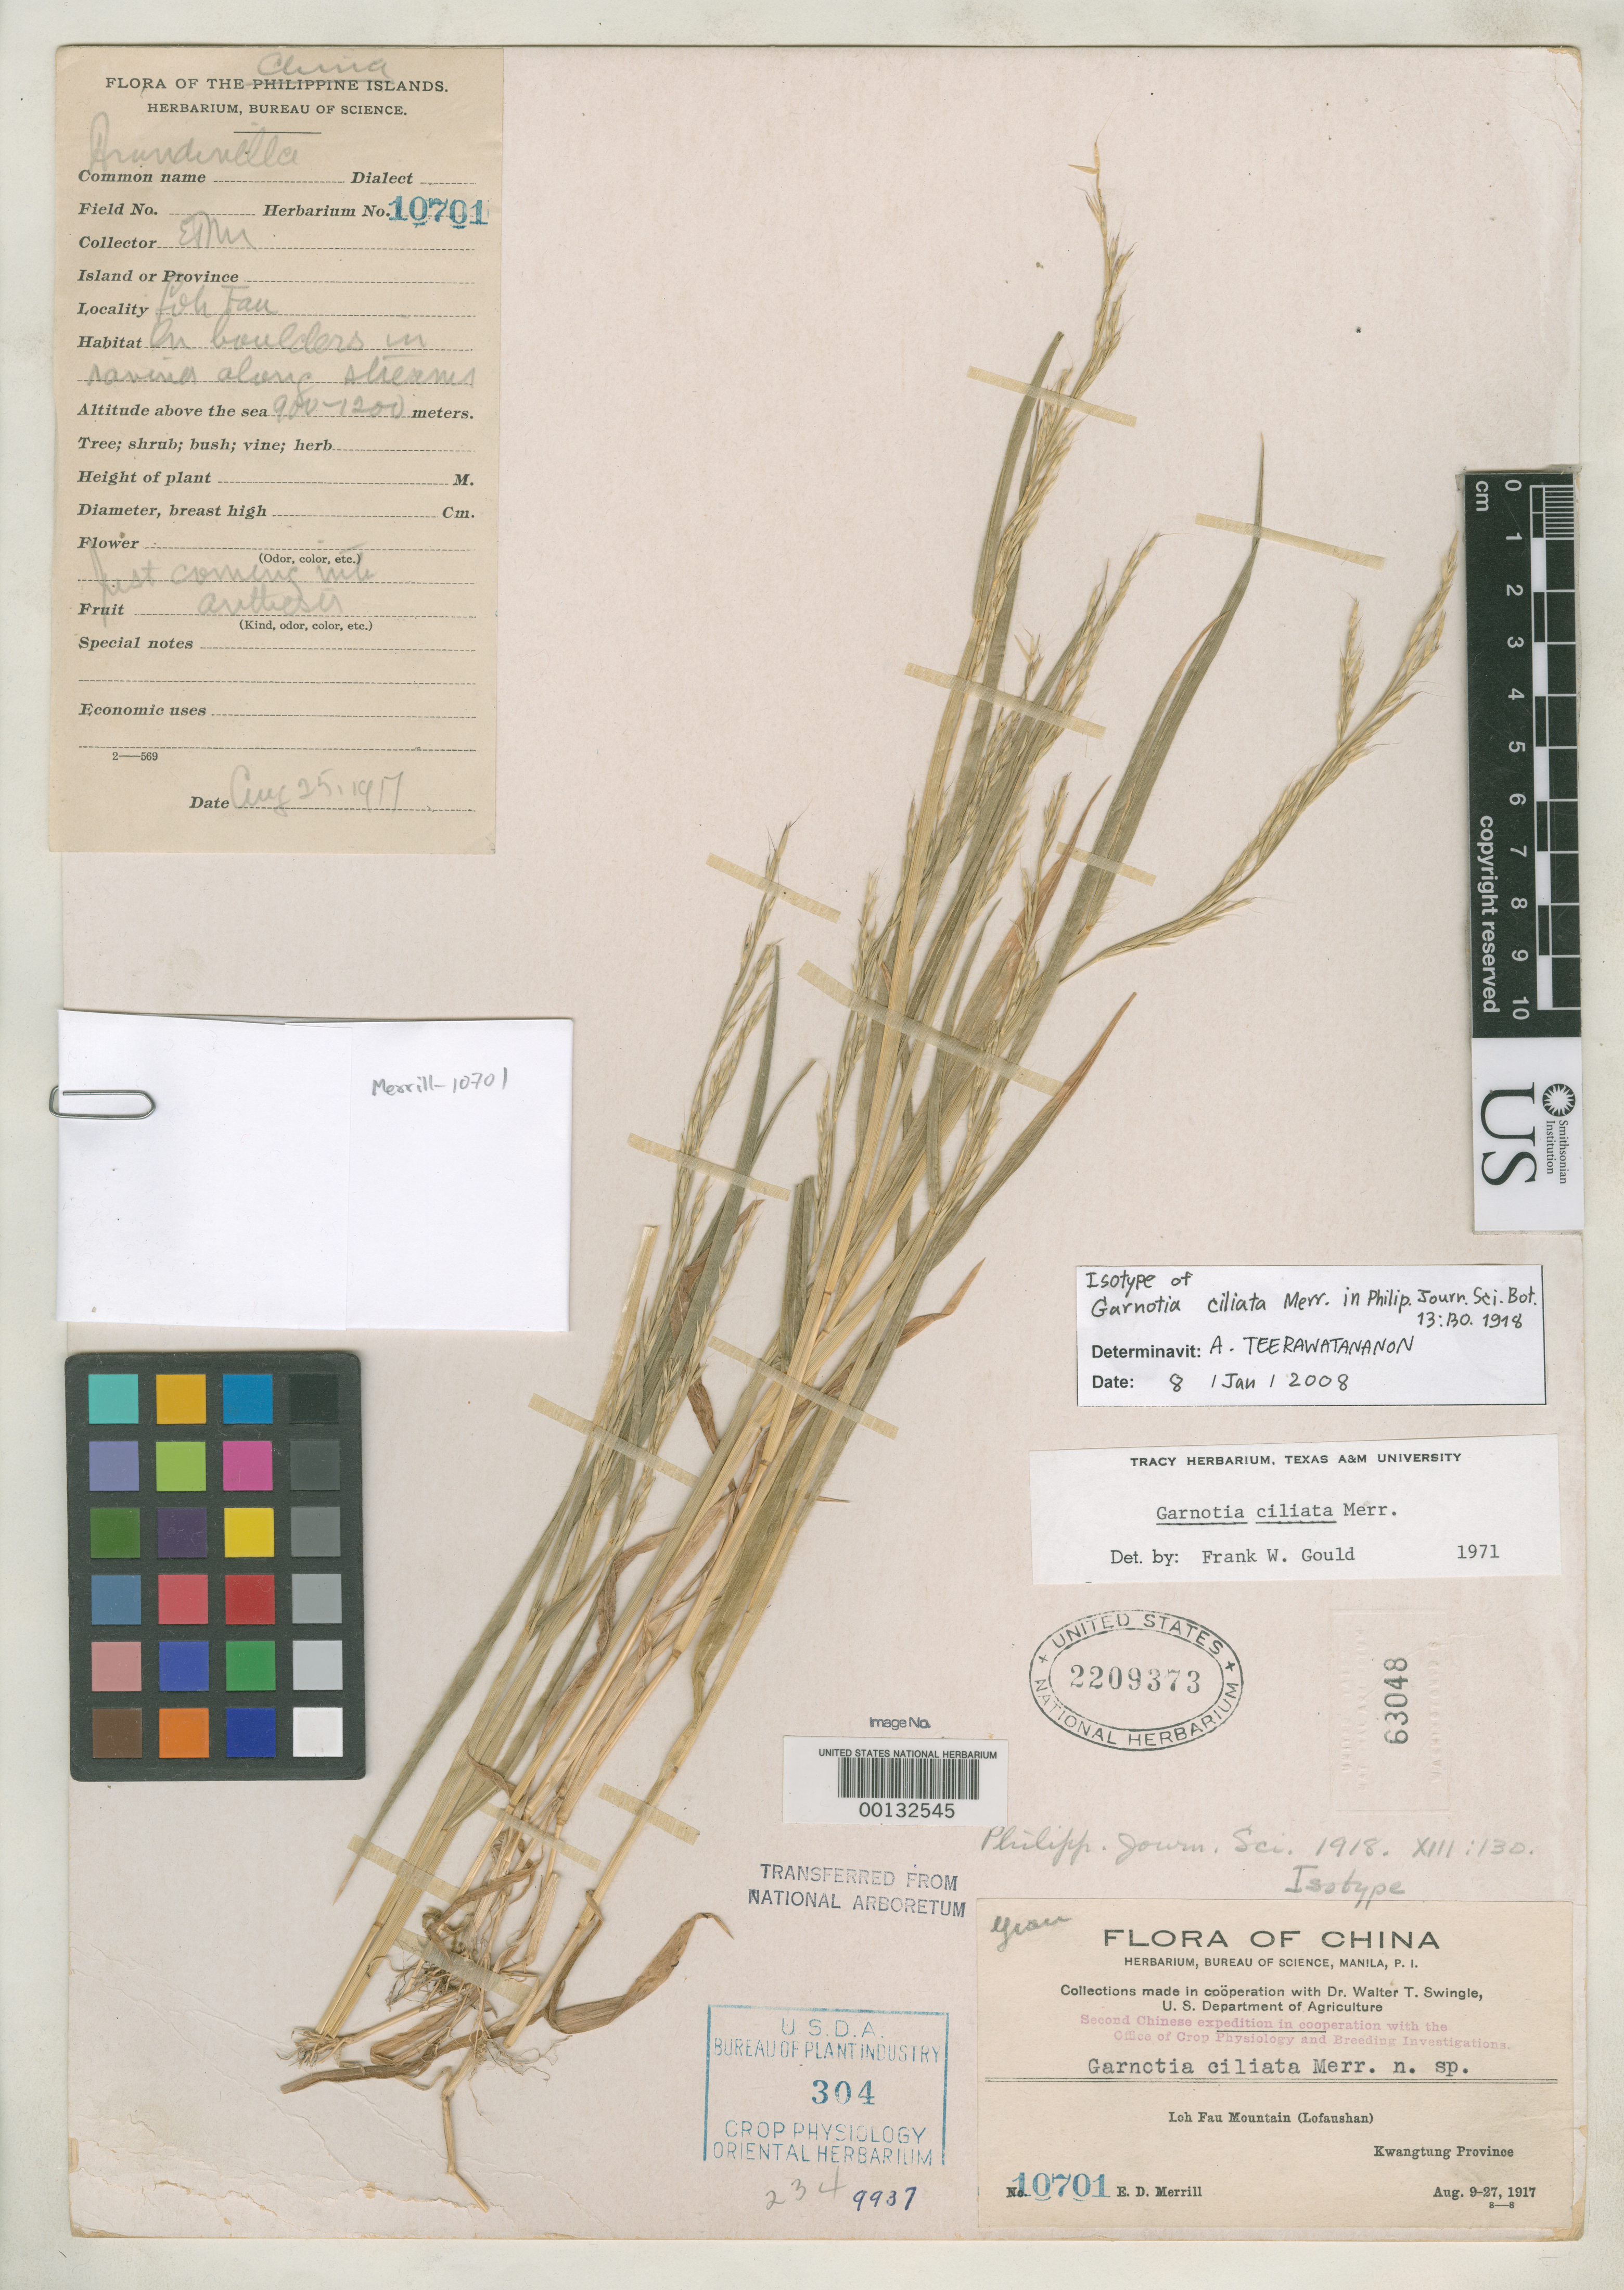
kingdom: Plantae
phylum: Tracheophyta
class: Liliopsida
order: Poales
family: Poaceae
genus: Garnotia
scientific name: Garnotia ciliata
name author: Merr.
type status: Isotype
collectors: E. D. Merrill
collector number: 10701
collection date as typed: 25 Aug 1917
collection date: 1917-08-25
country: China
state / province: Guangdong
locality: Loh Fau Mountain (Lofaushan).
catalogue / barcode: US 2209373